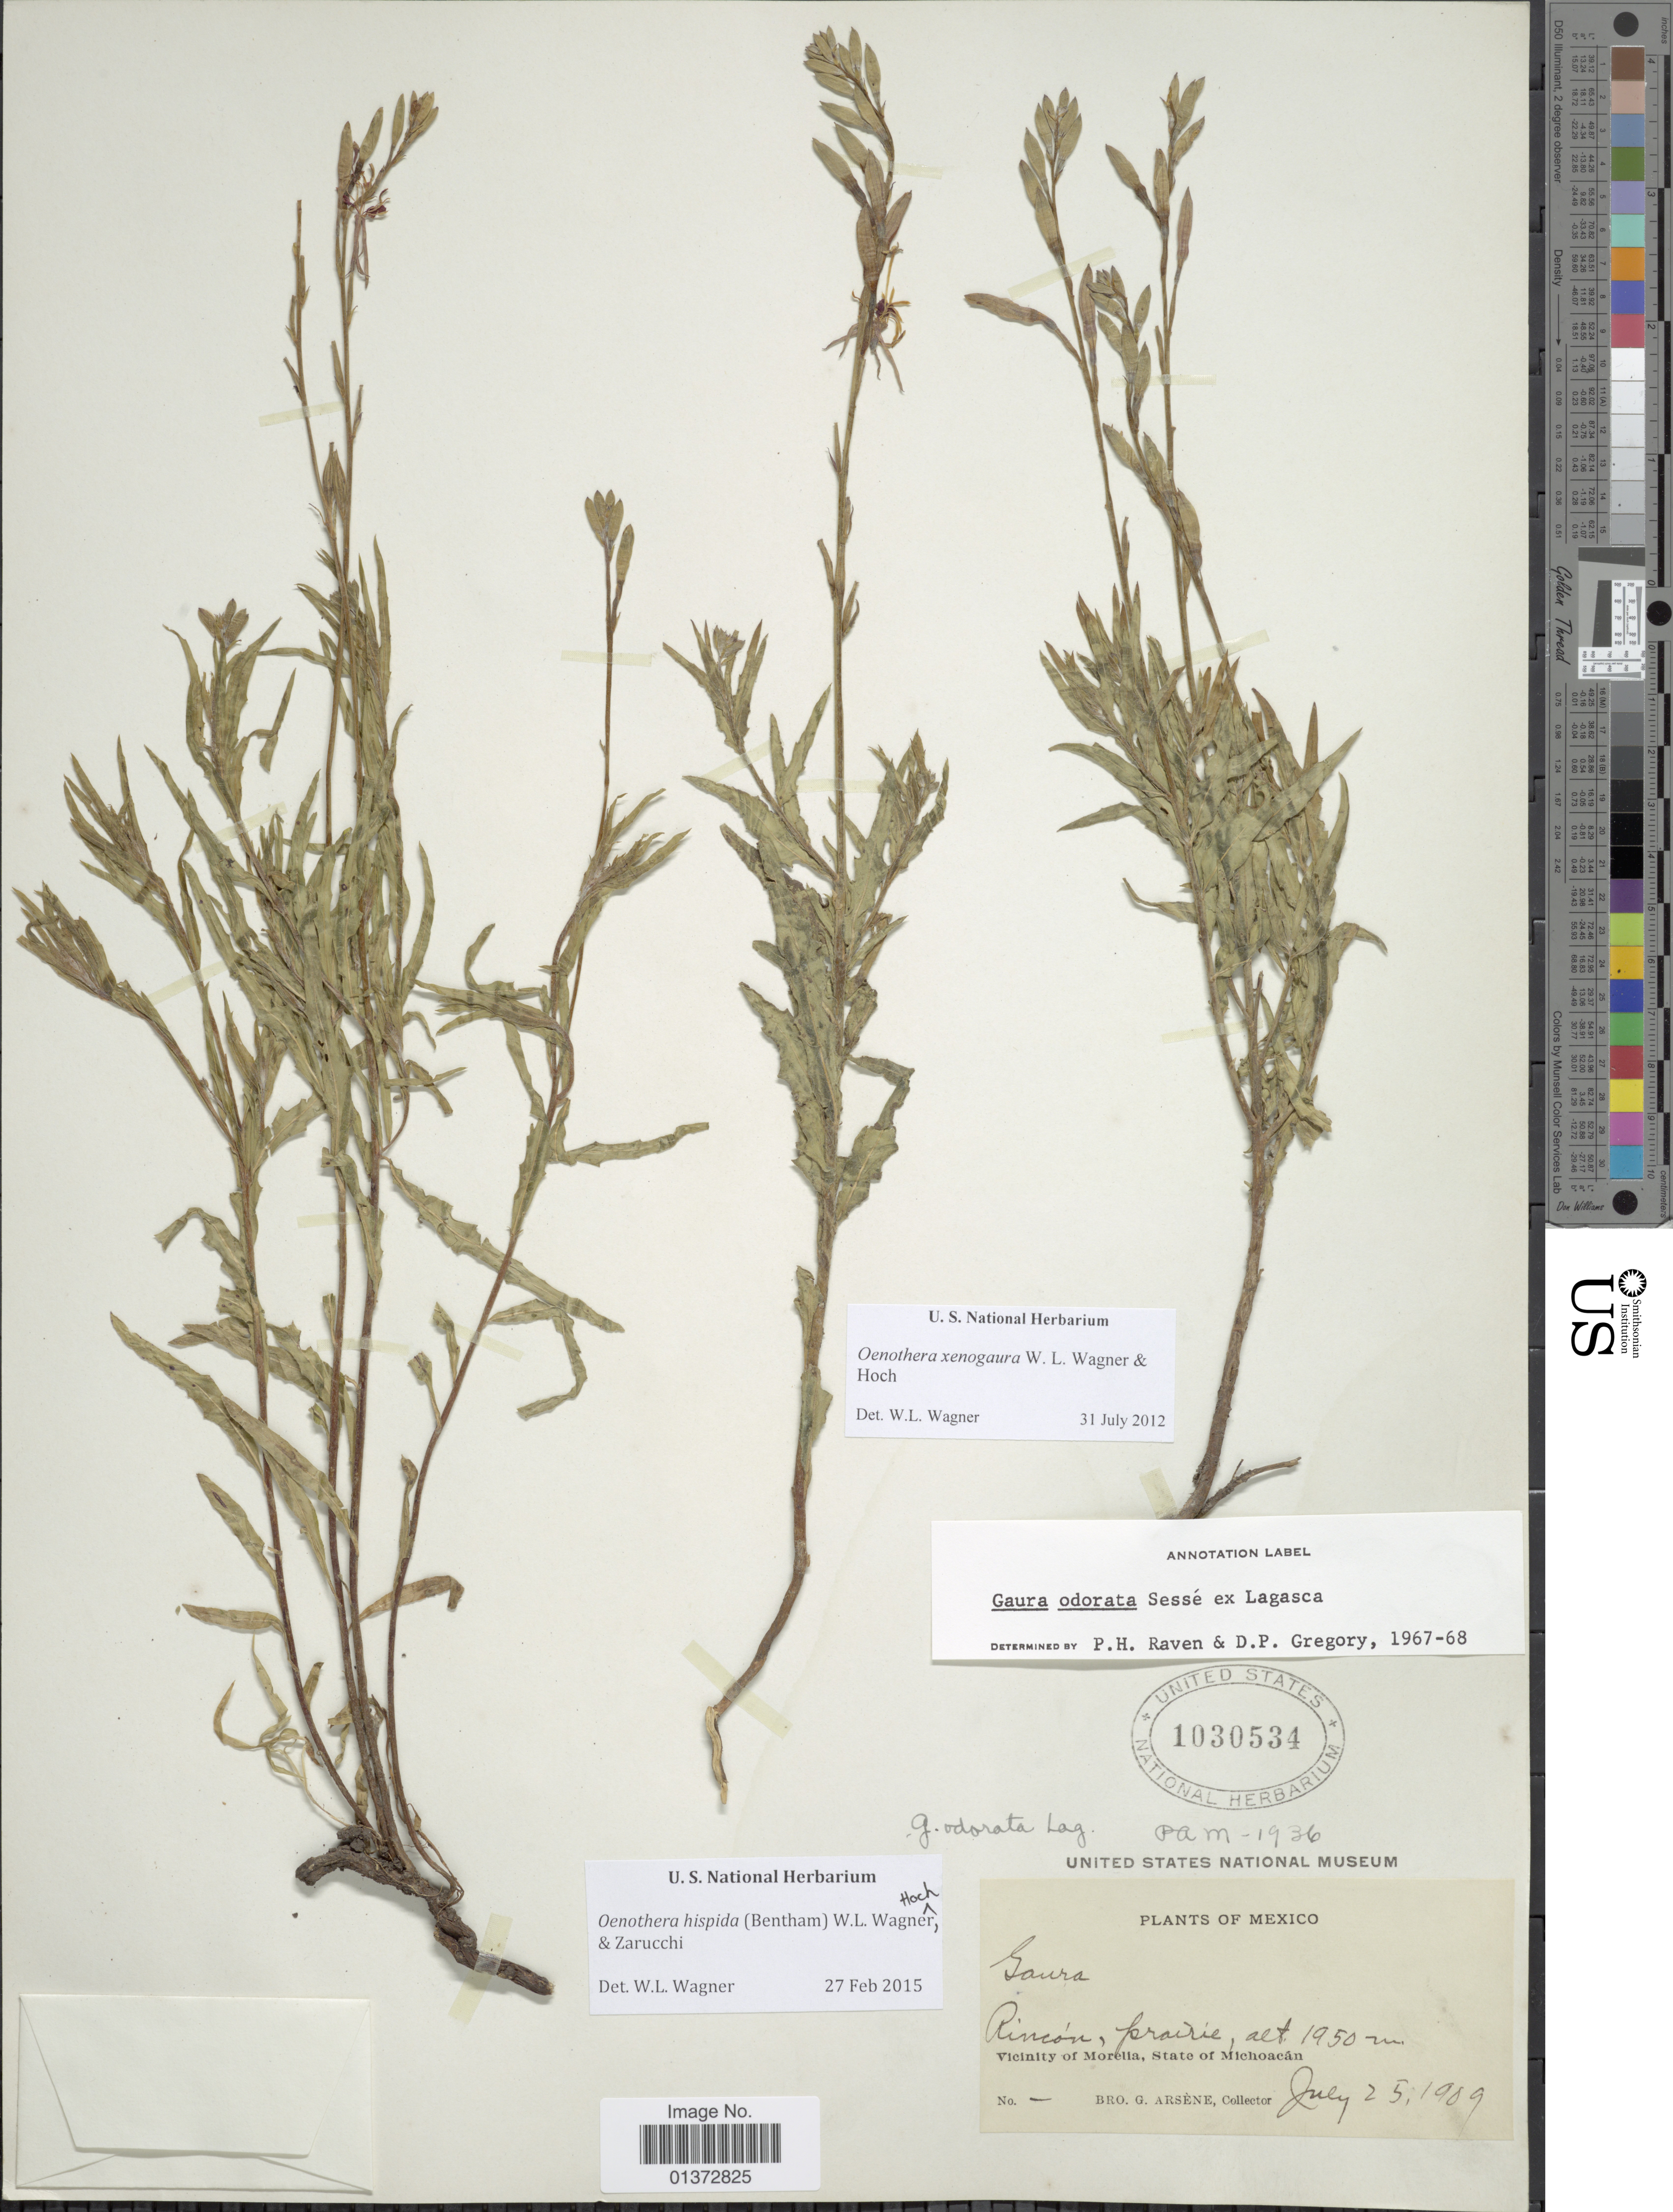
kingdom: Plantae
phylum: Tracheophyta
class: Magnoliopsida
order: Myrtales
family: Onagraceae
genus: Oenothera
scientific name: Oenothera hispida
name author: (Benth.) W.L. Wagner et al.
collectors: Bro. G. Arsène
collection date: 1909-07-25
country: Mexico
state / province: Michoacán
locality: Rincon, Vicinity of Morelia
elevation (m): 1950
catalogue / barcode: US 1030534